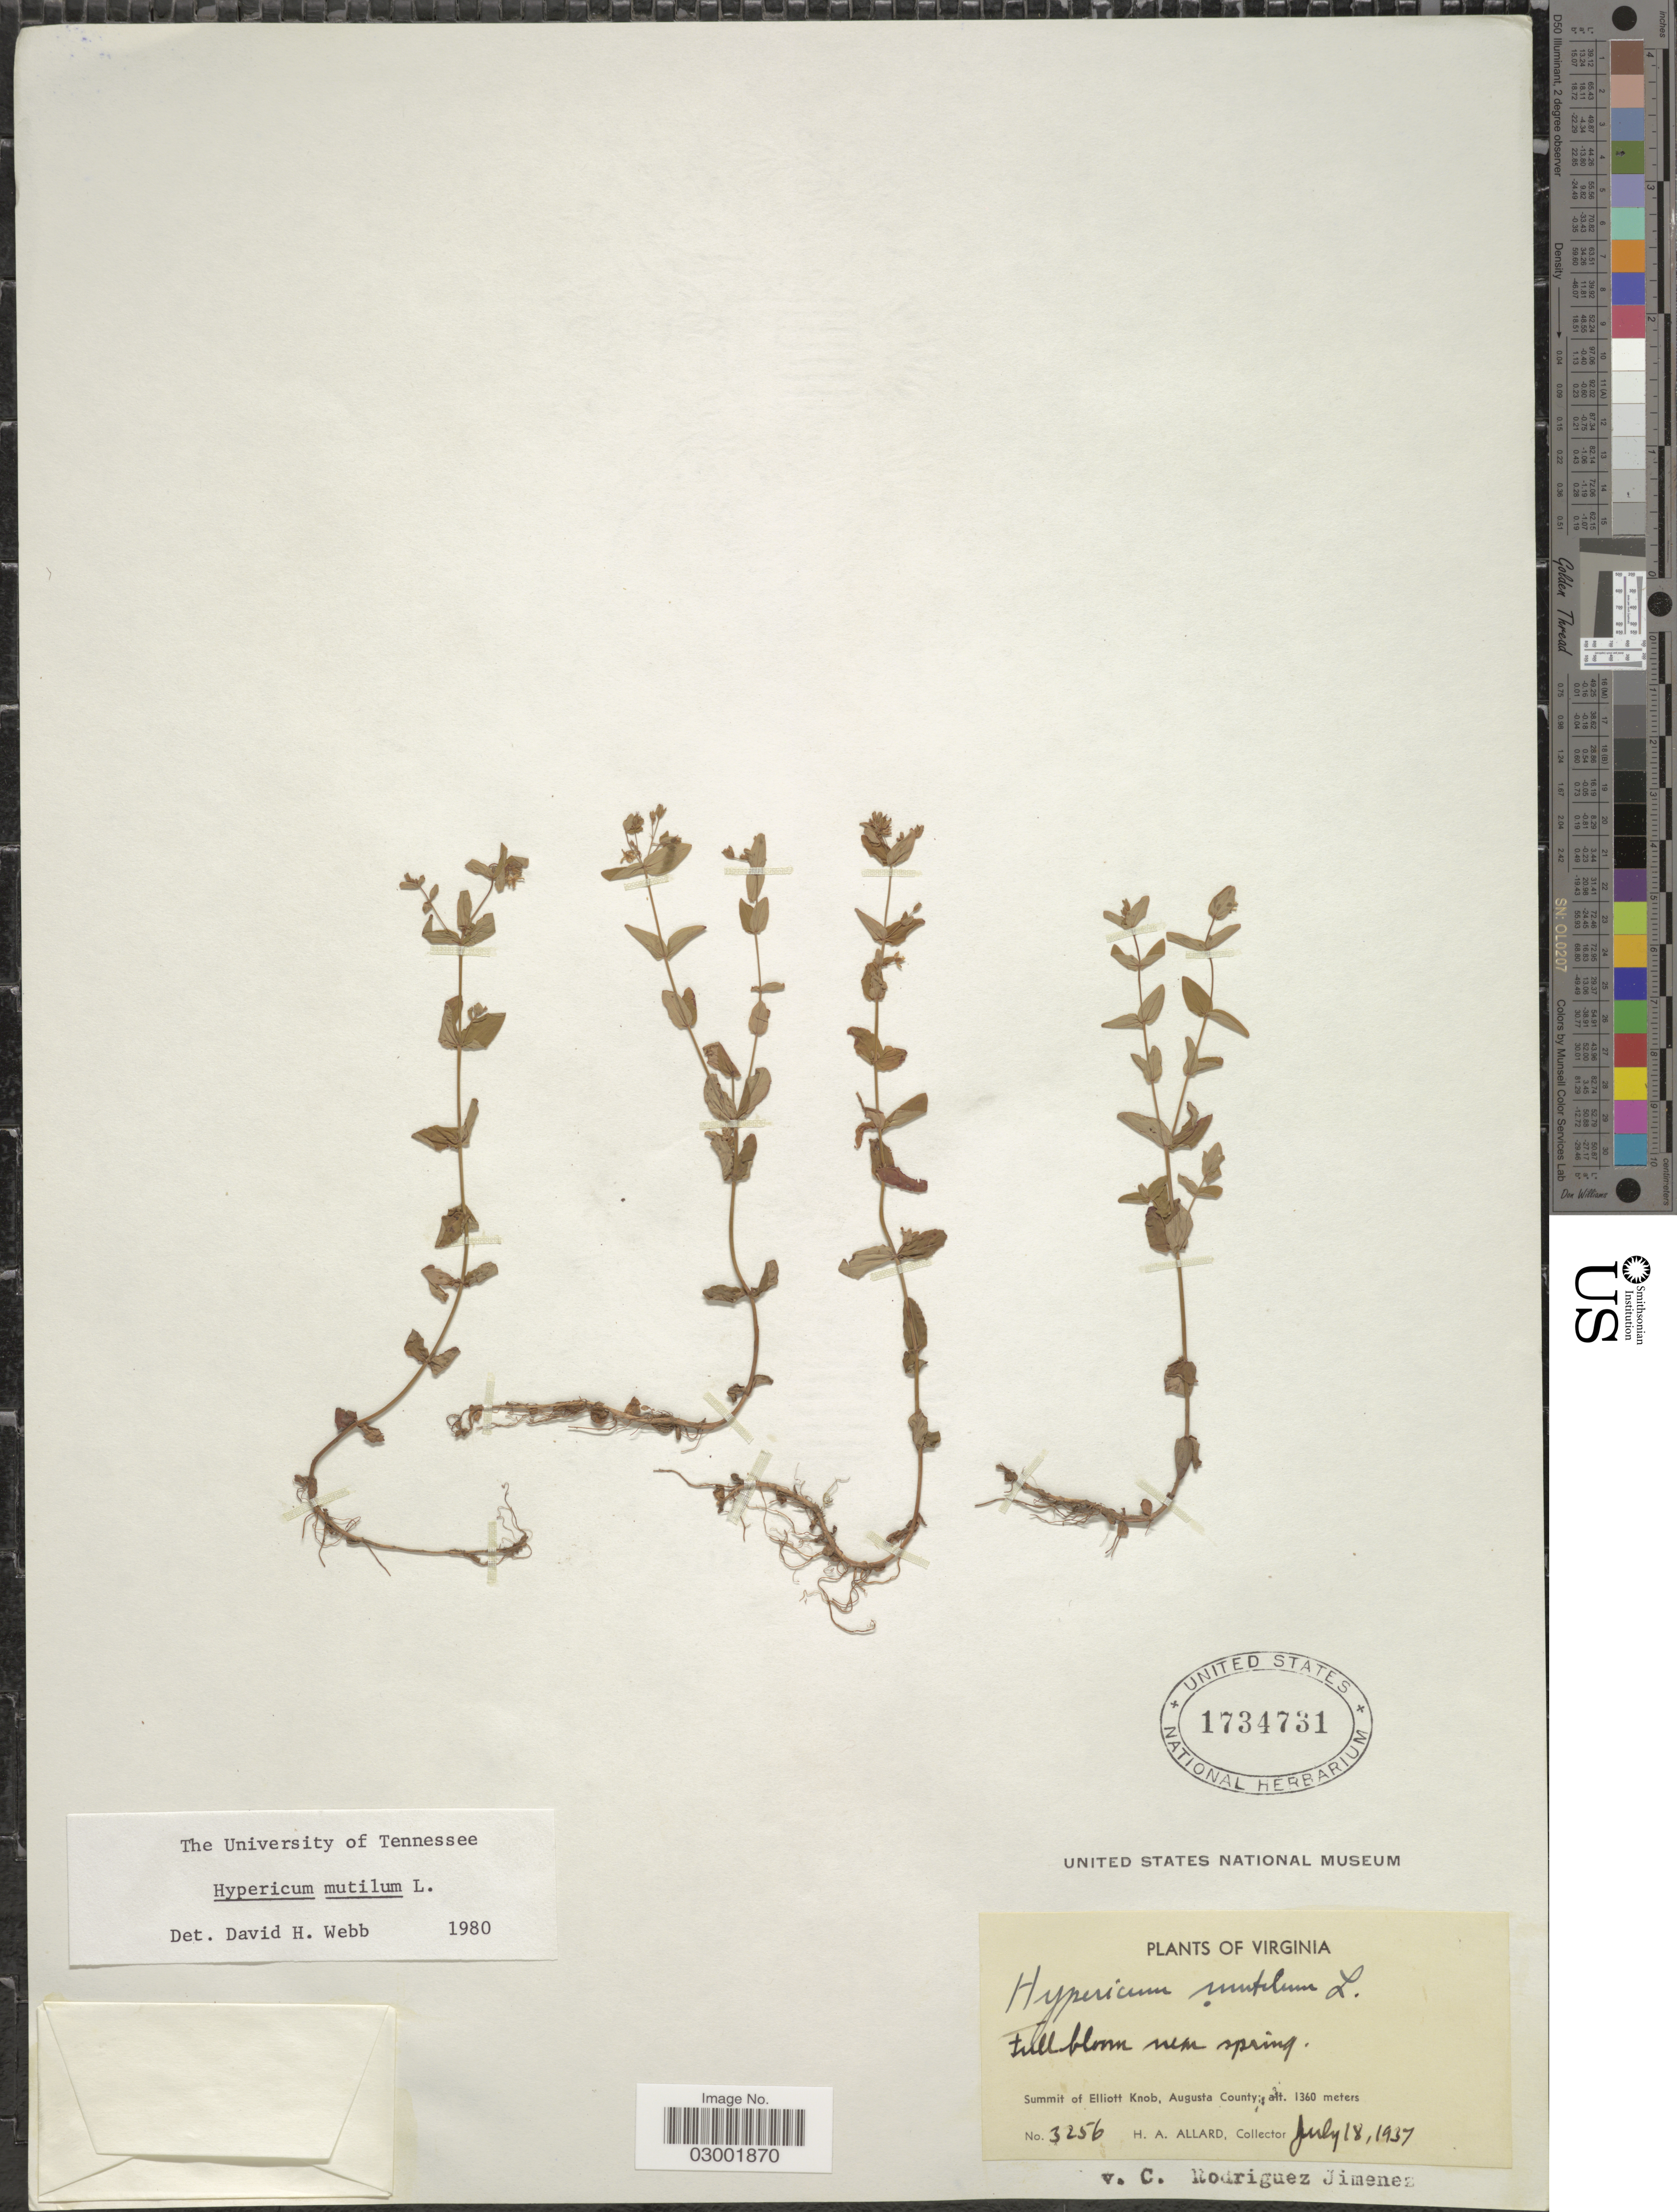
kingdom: Plantae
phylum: Tracheophyta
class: Magnoliopsida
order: Malpighiales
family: Hypericaceae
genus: Hypericum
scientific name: Hypericum mutilum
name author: L.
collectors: H. A. Allard & C. Rodríguez Jiménez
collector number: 3256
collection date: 1937-07-18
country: United States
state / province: Virginia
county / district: Augusta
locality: Summit of Elliott Knob, Augusta County.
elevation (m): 1360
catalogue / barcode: US 1734731